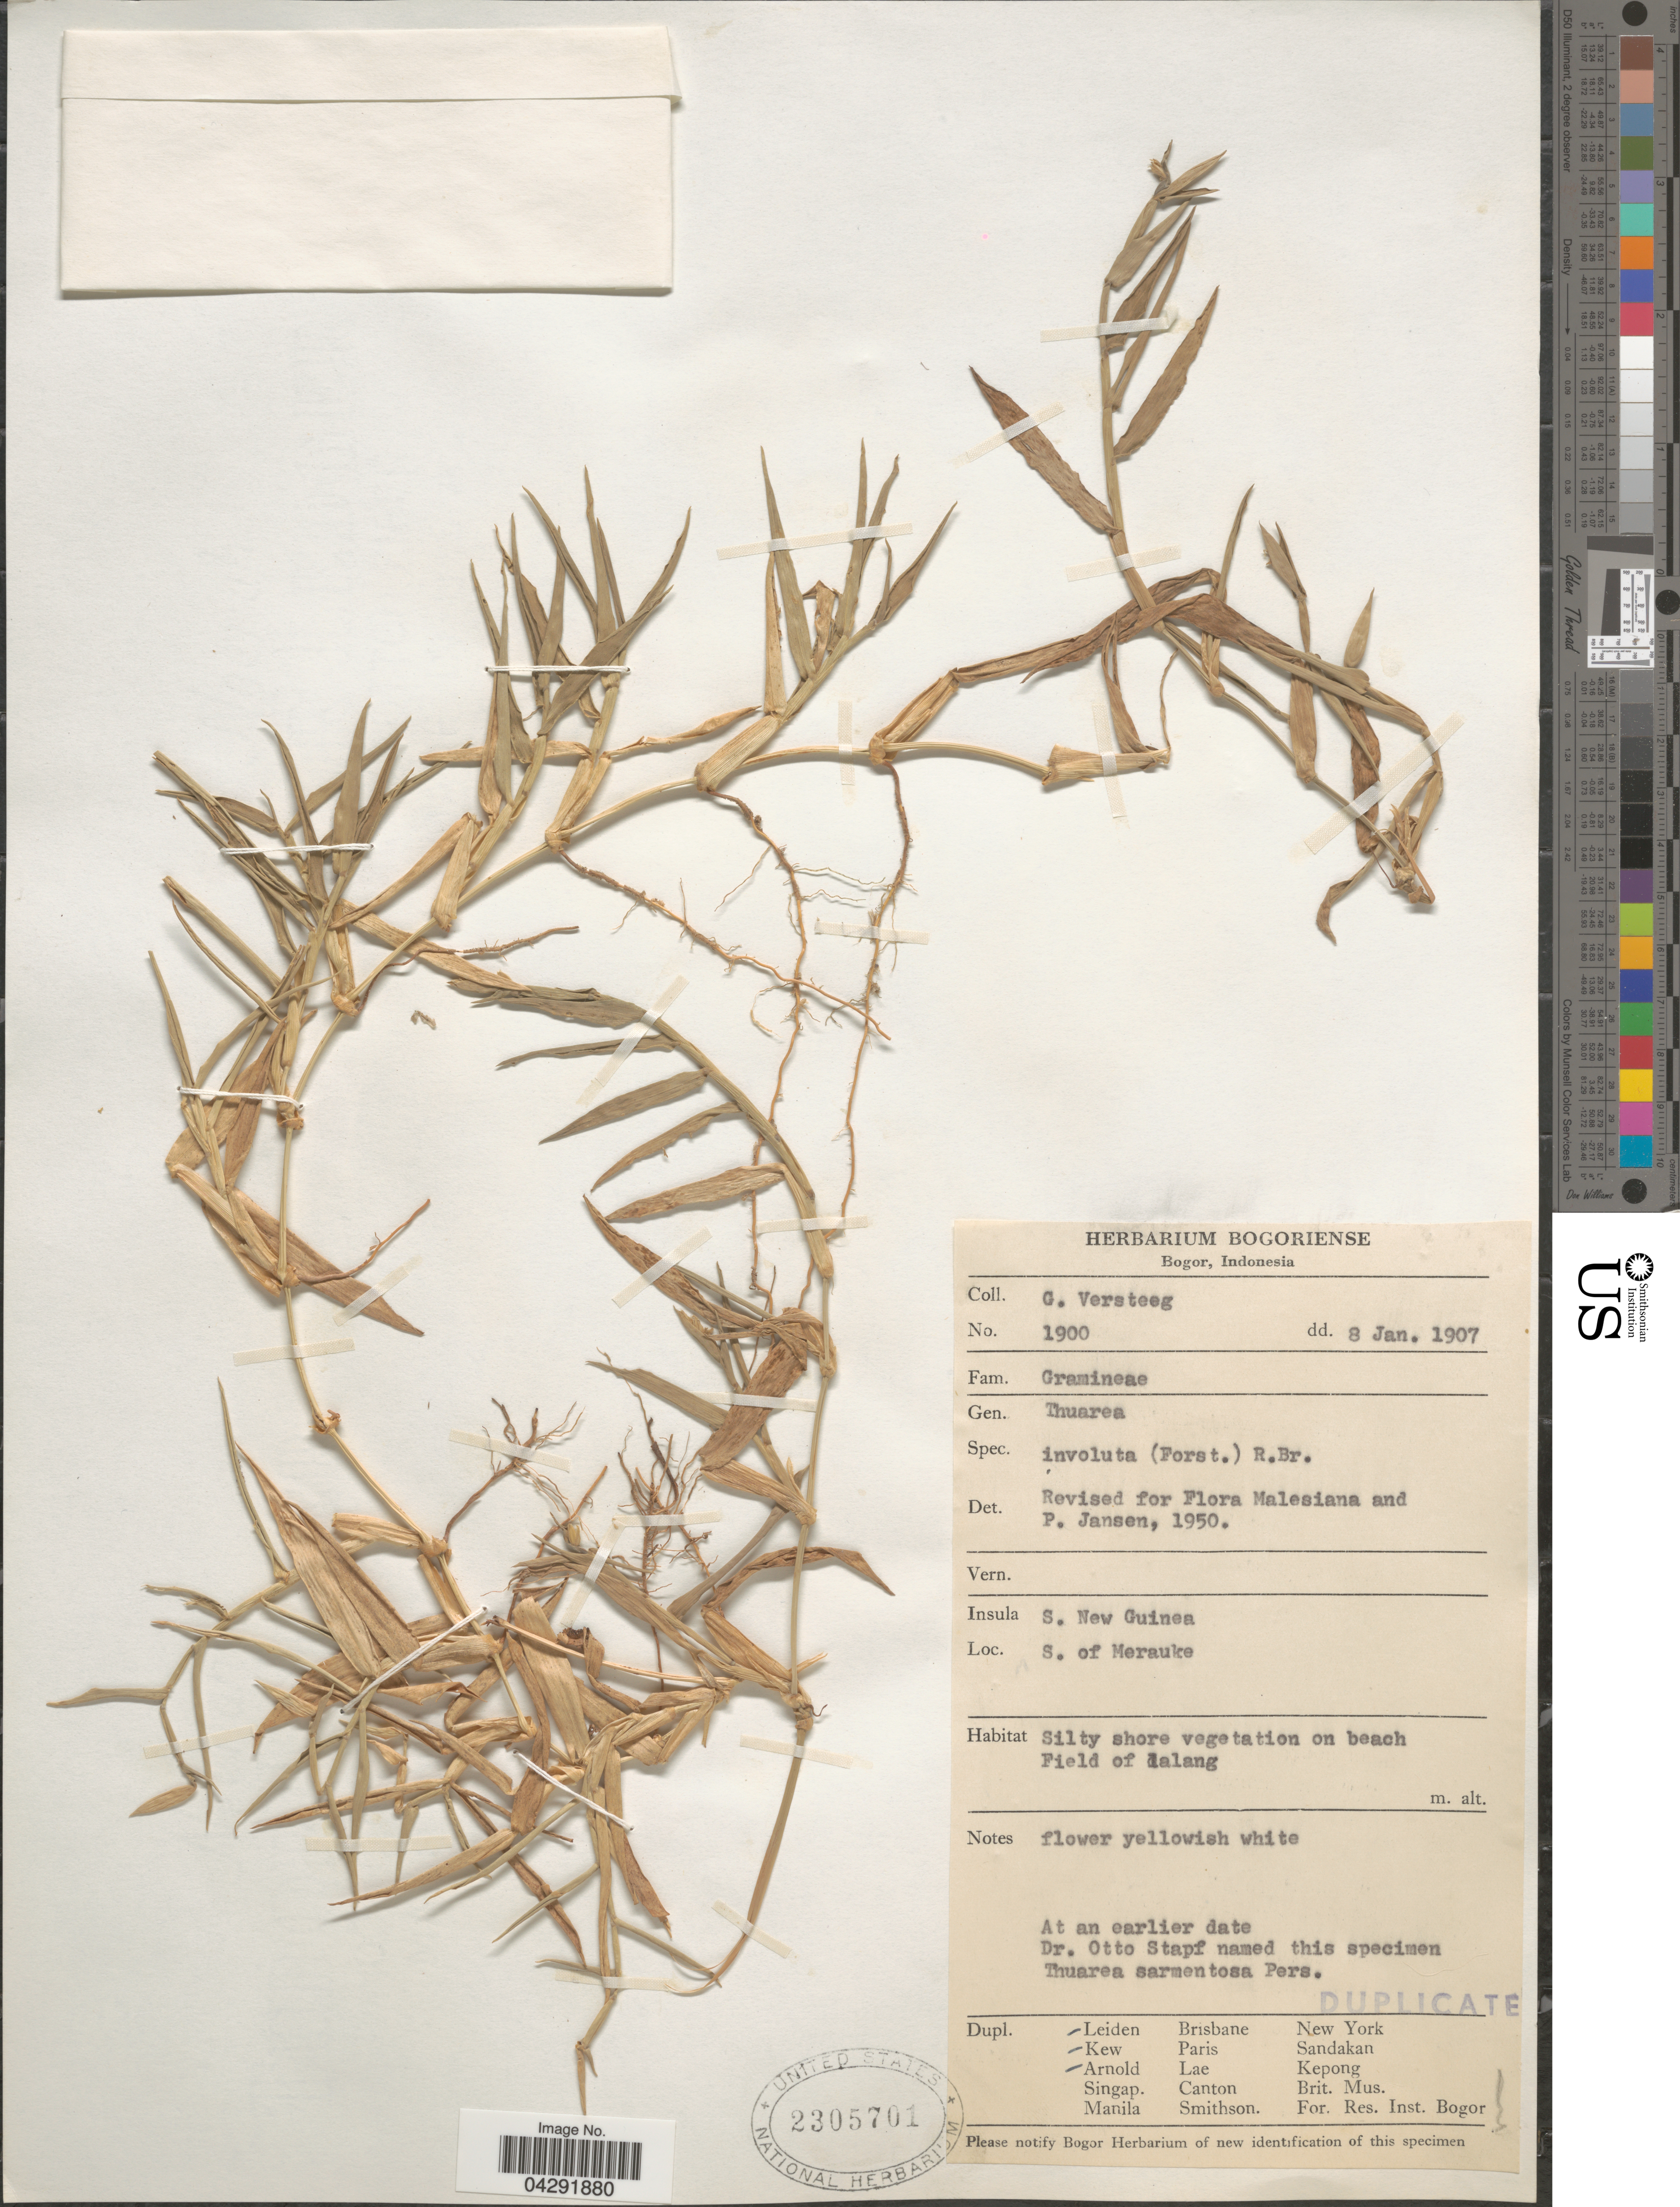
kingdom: Plantae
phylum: Tracheophyta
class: Liliopsida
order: Poales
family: Poaceae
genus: Thuarea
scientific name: Thuarea involuta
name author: (G. Forst.) R. Br. ex Sm.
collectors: C. Versteeg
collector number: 1900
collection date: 1907-01-08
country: Indonesia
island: New Guinea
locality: Insula S. New Guinea. S. of Merauke. Silty shore vegetation on beach Field of lalang.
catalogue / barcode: US 2305701